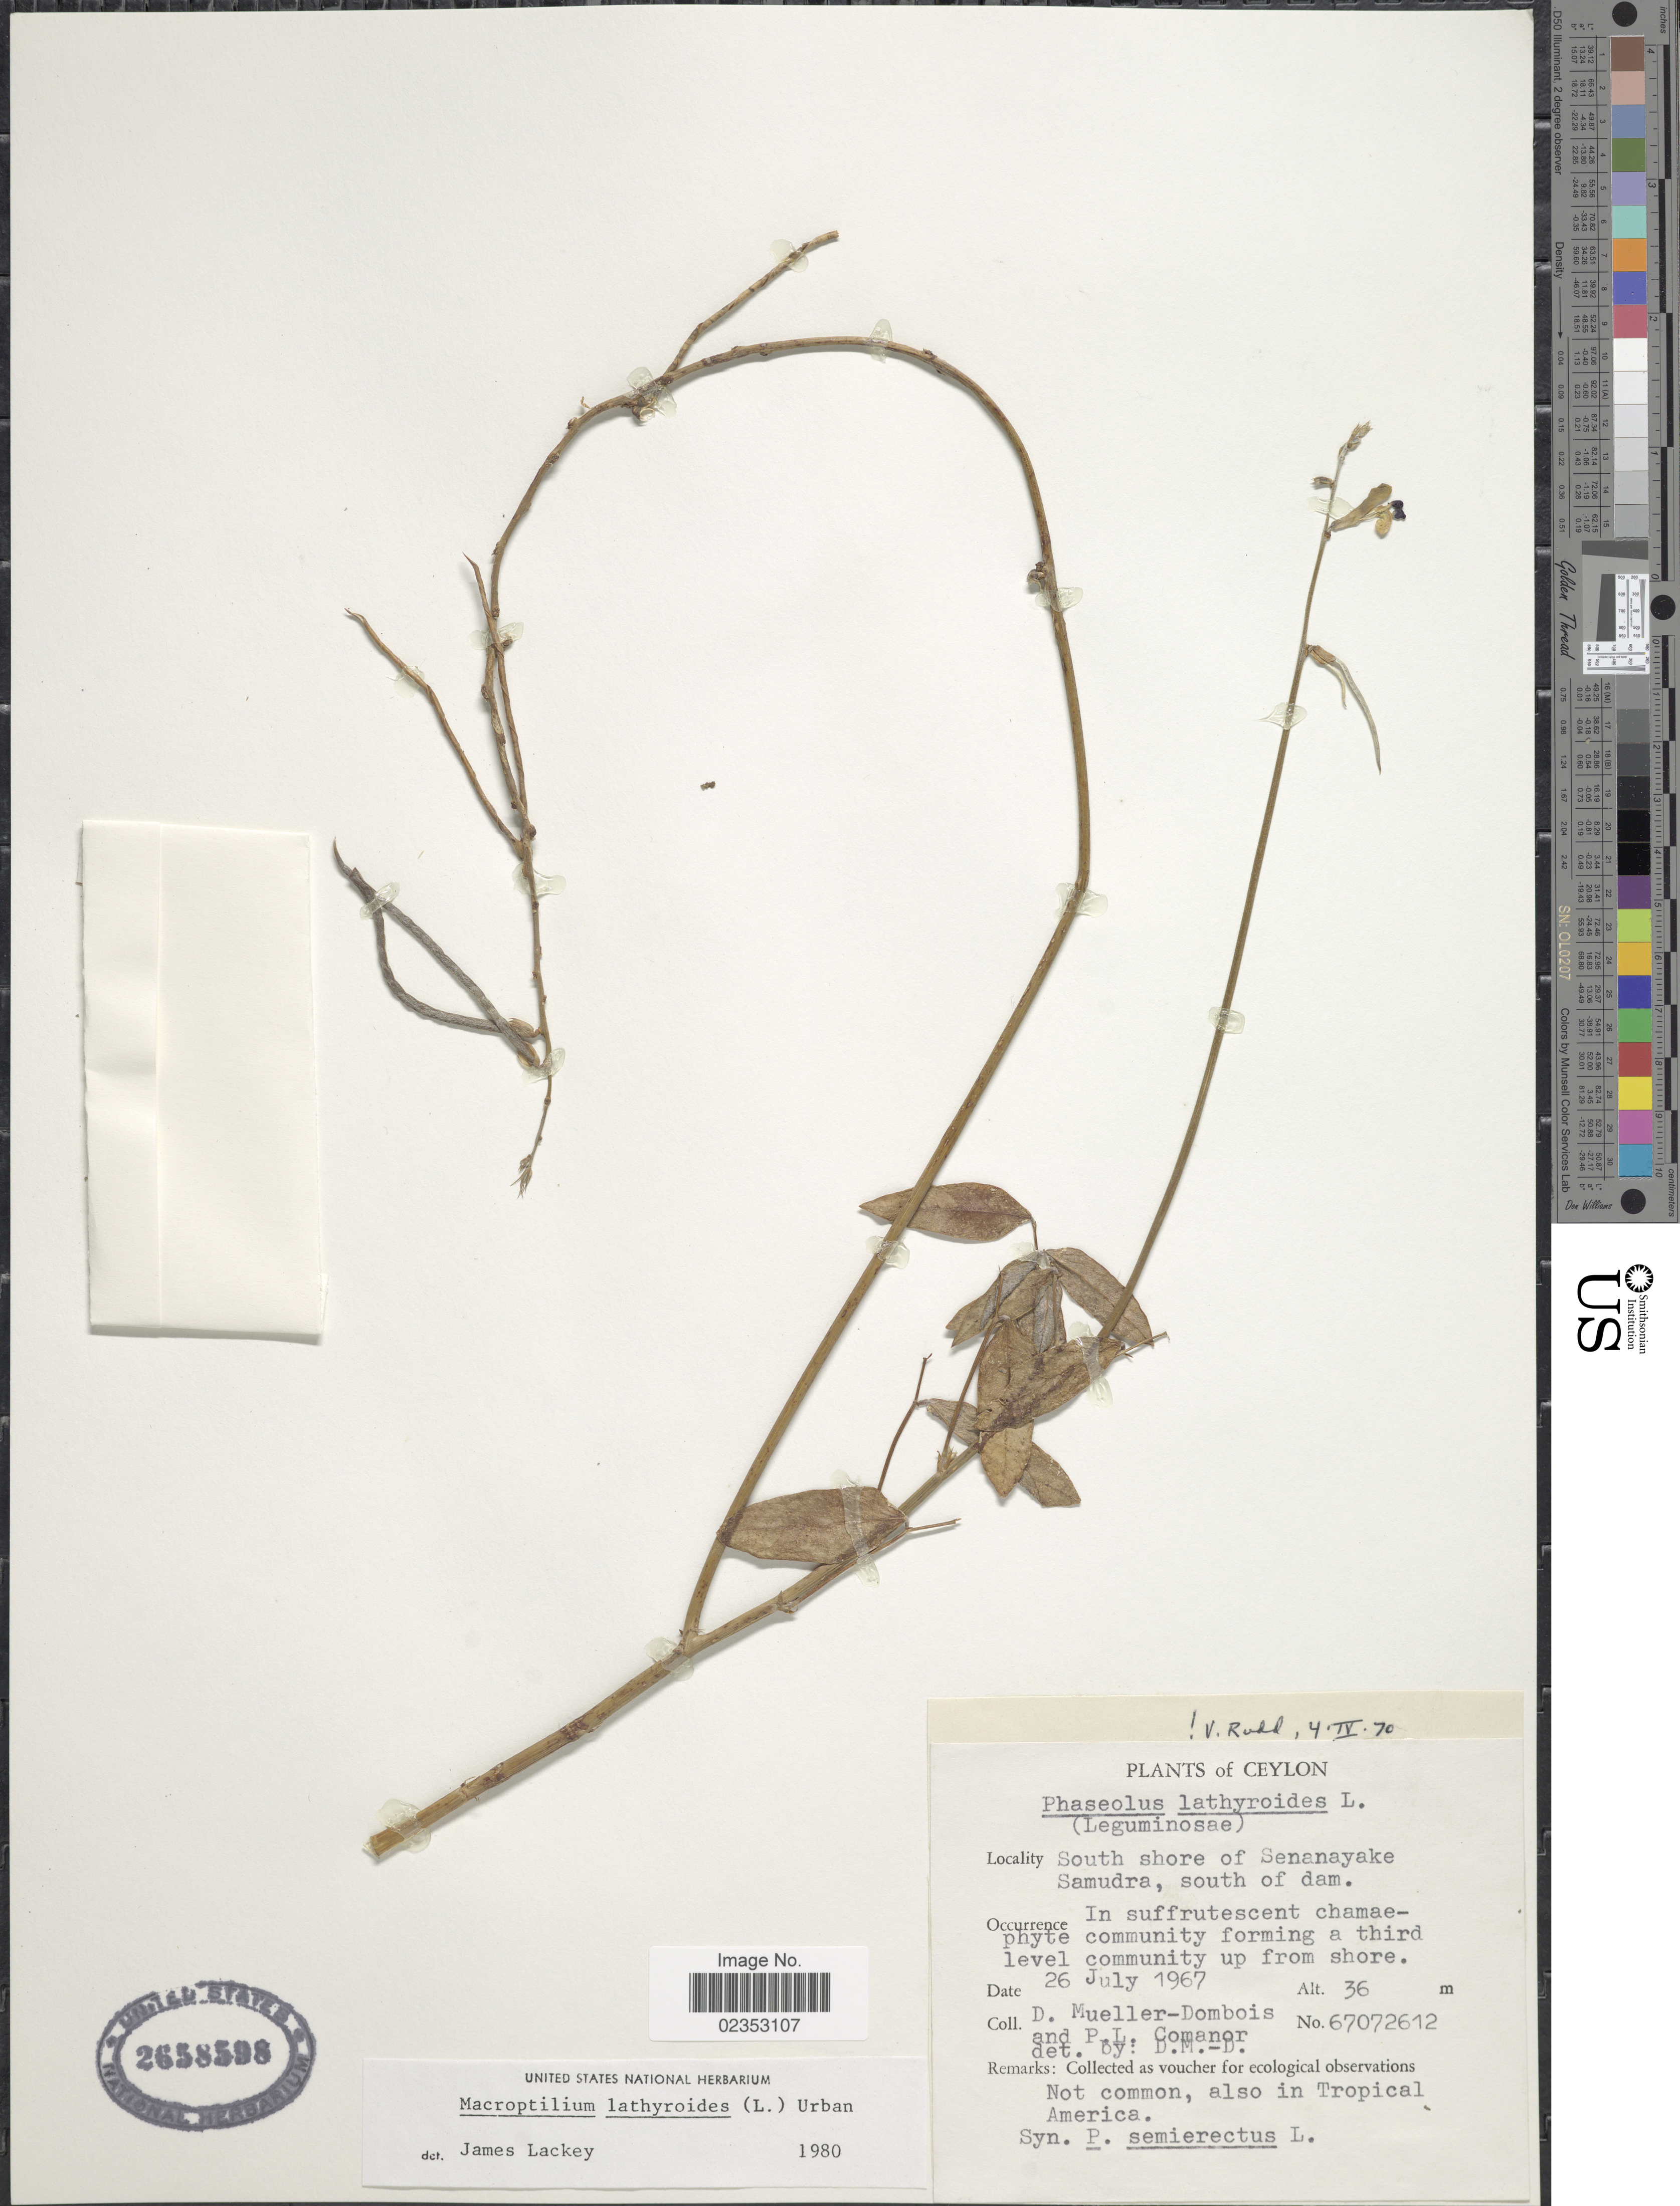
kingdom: Plantae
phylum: Tracheophyta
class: Magnoliopsida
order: Fabales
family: Fabaceae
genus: Macroptilium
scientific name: Macroptilium lathyroides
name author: (L.) Urb.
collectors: D. Mueller-Dombois & P. Comanor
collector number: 67072612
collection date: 1967-07-26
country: Sri Lanka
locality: Ceylon, South shore of Senanayake Samudra, south of dam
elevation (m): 36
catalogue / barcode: US 2658598